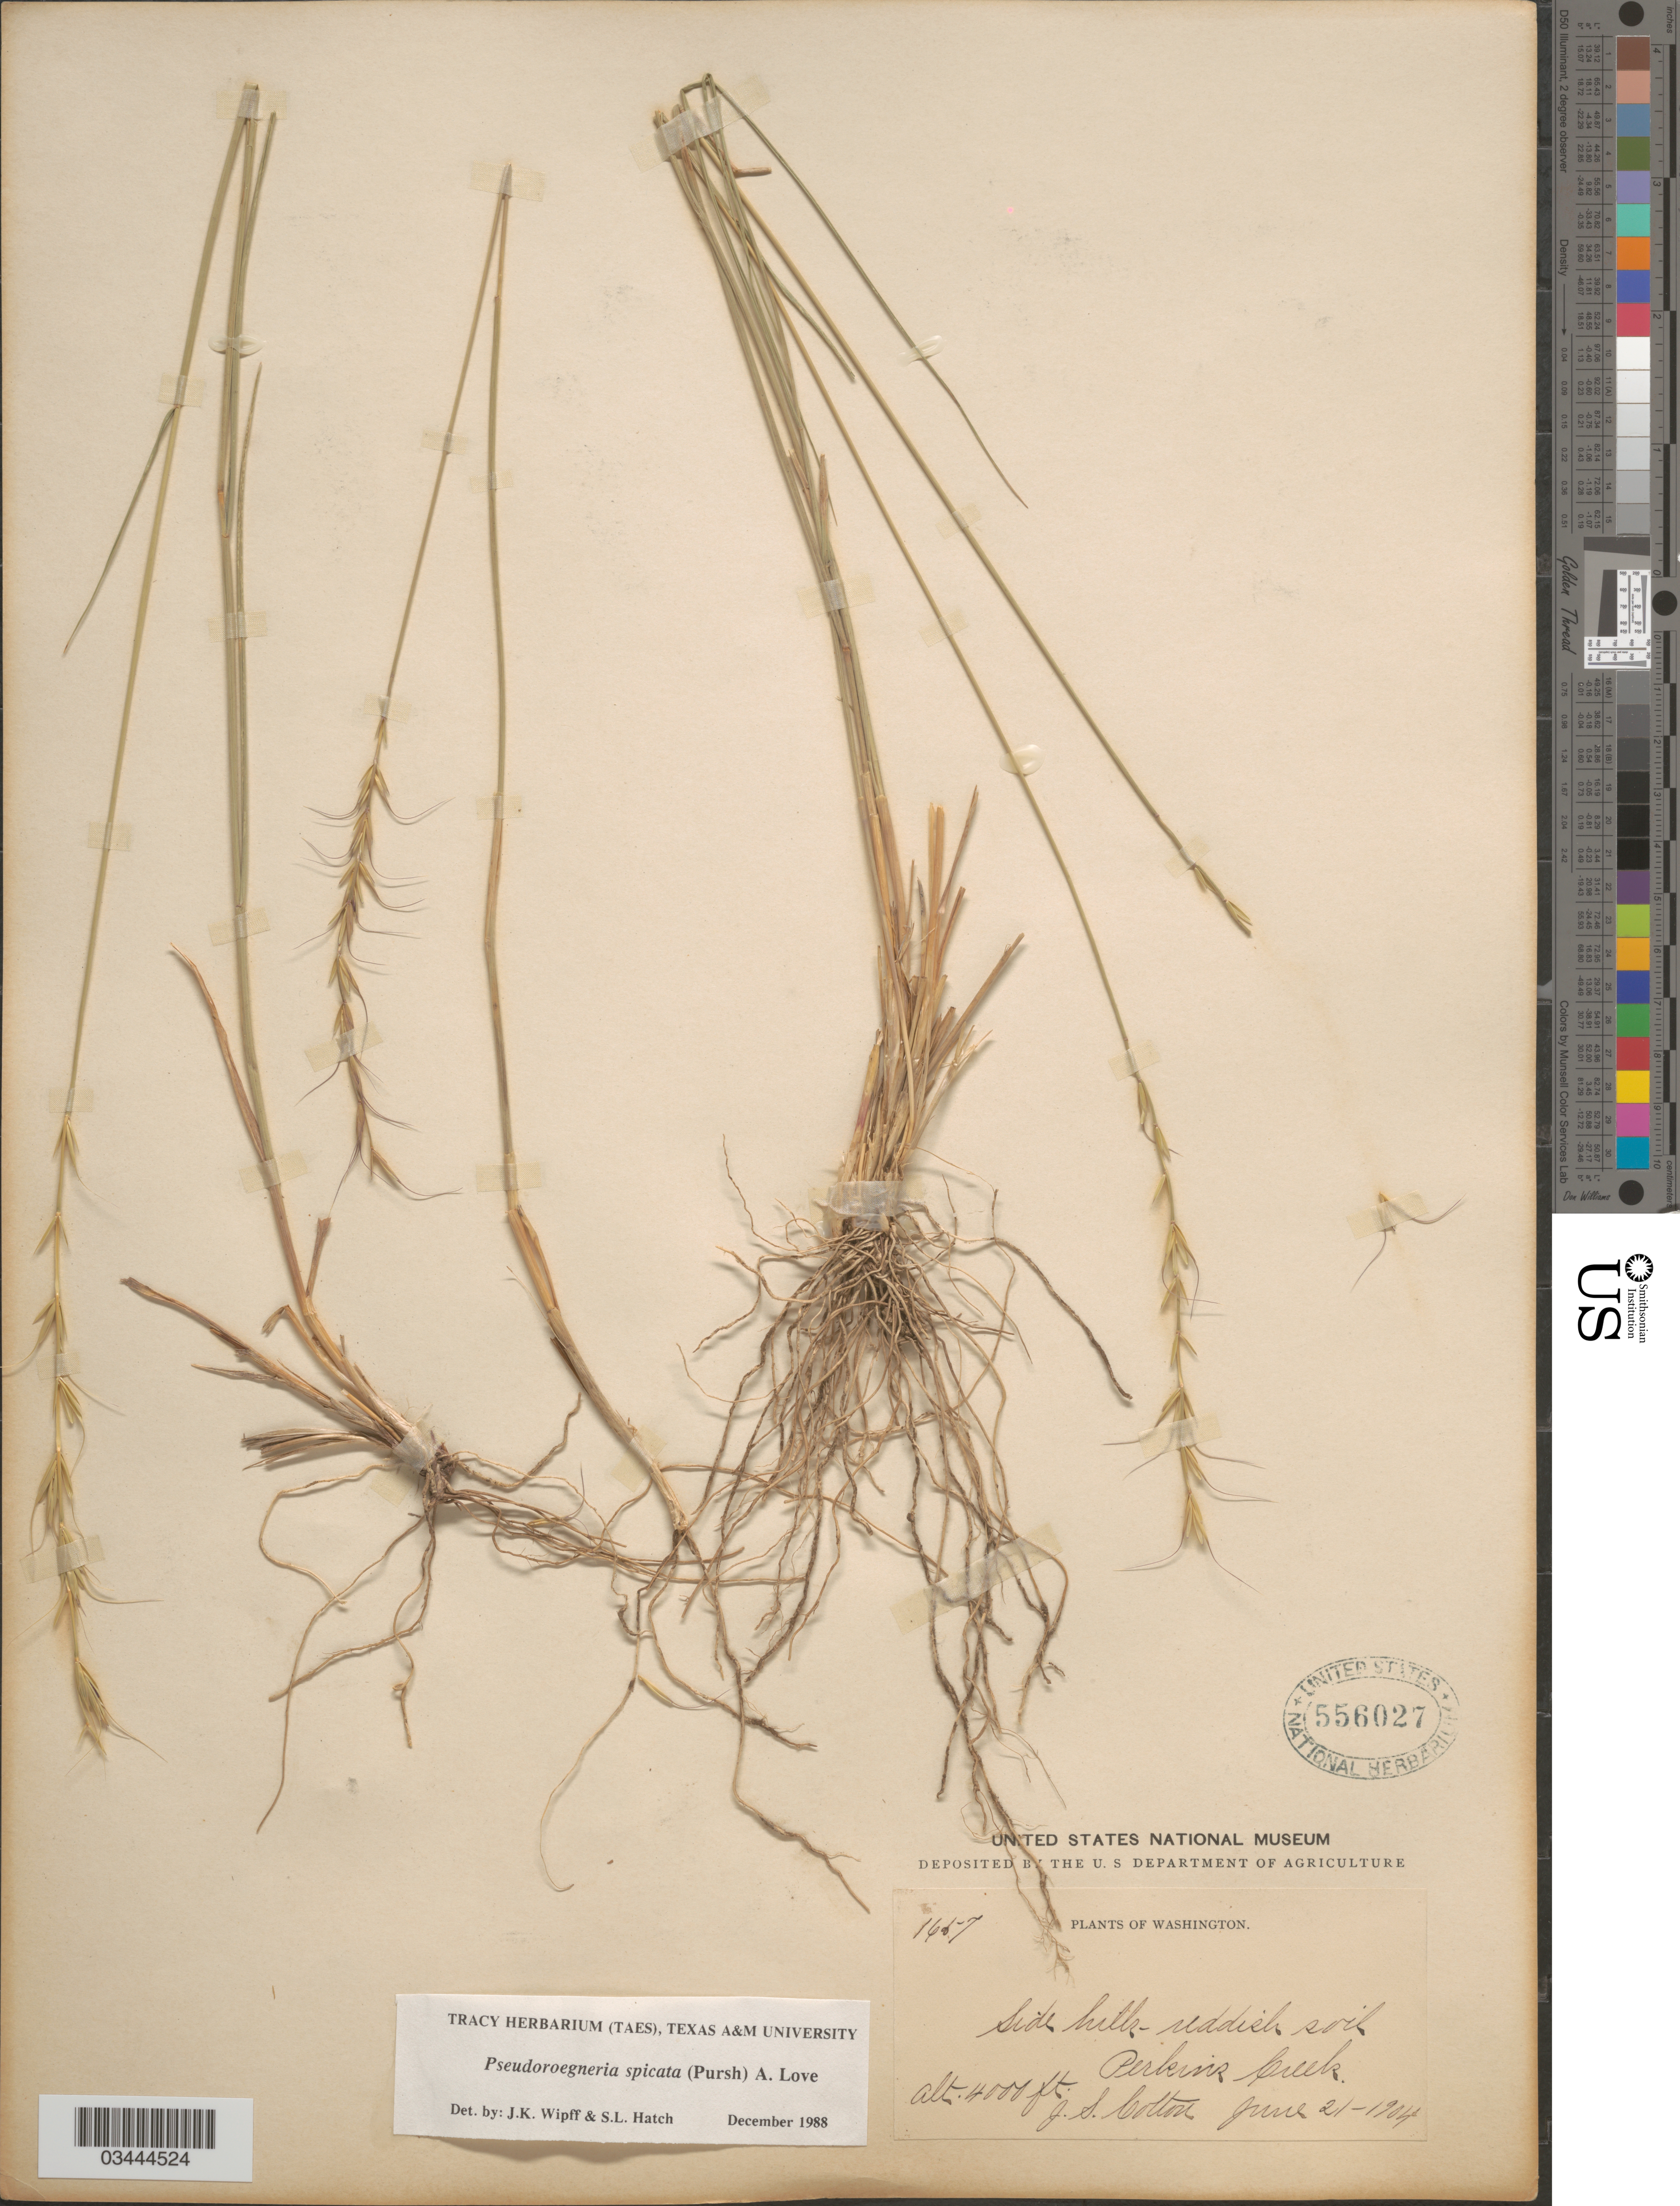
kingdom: Plantae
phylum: Tracheophyta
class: Liliopsida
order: Poales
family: Poaceae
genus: Pseudoroegneria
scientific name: Pseudoroegneria spicata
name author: (Pursh) Á. Löve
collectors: J. S. Cotton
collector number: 1657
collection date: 1904-06-21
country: United States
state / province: Washington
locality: Side hills - reddish soil. Perkins Creek.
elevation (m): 1219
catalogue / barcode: US 556027